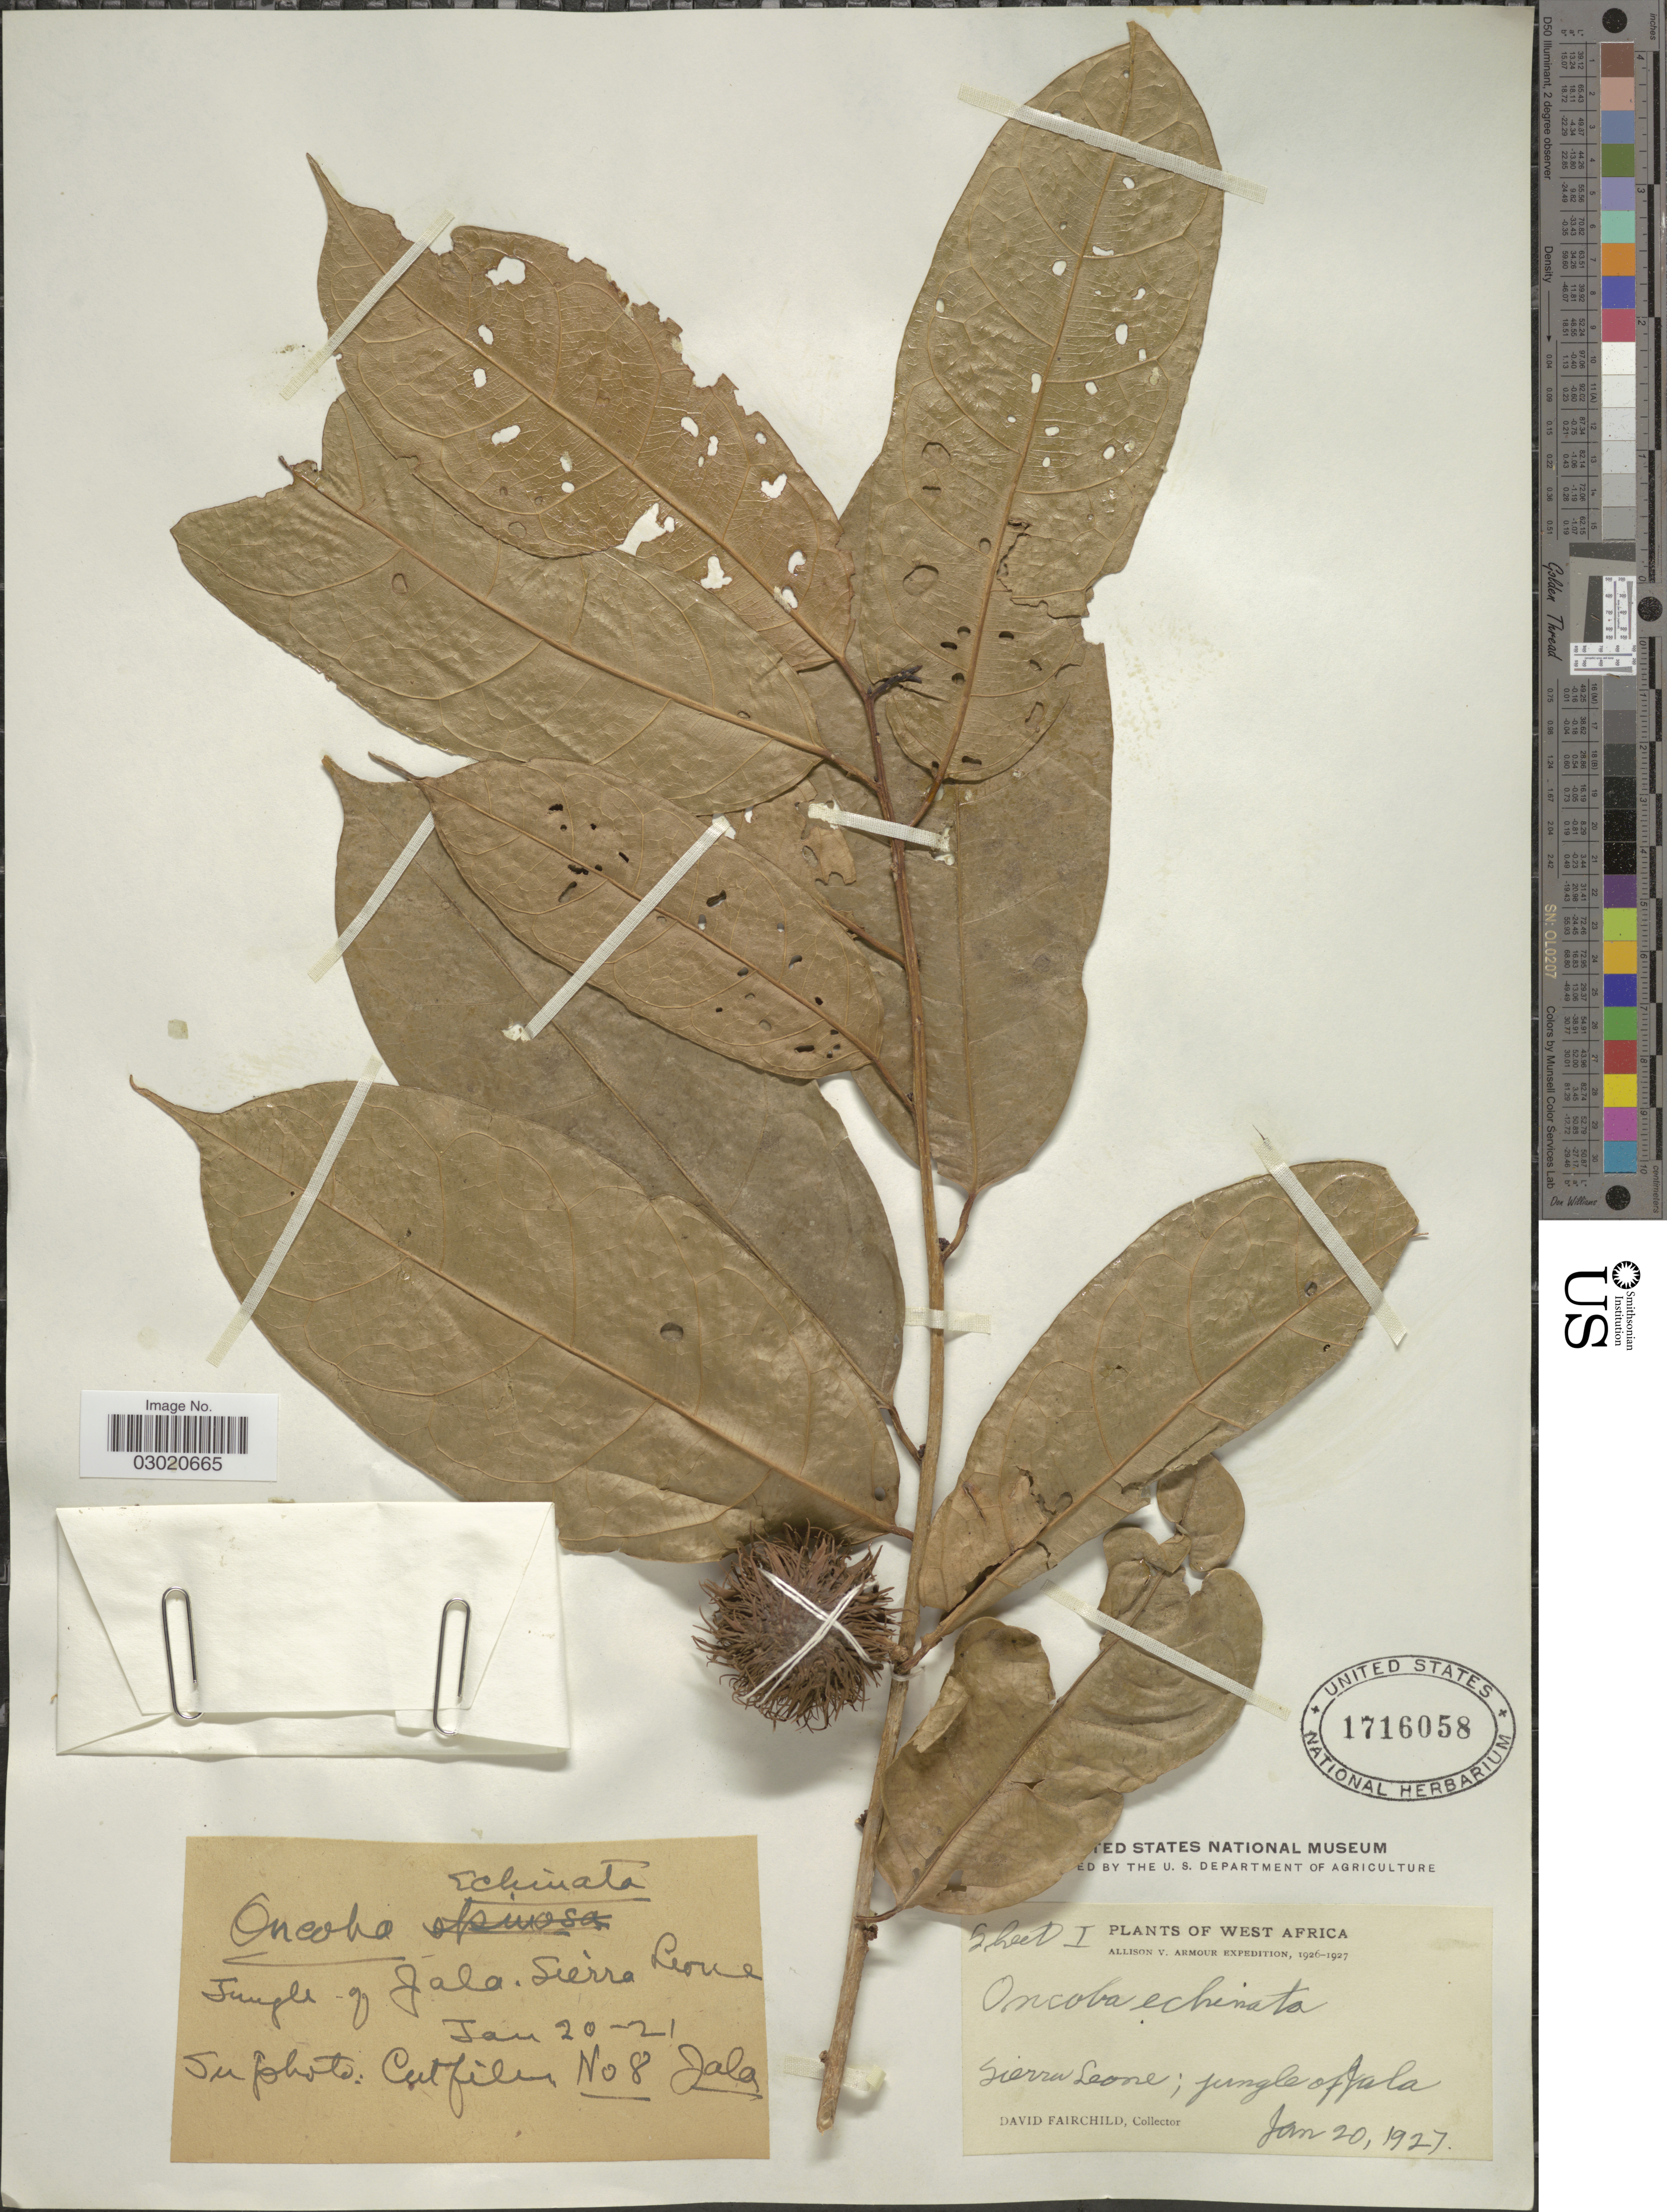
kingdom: Plantae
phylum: Tracheophyta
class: Magnoliopsida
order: Malpighiales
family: Salicaceae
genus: Oncoba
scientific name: Oncoba echinata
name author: Oliv.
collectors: D. Fairchild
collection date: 1927-01-20/1927-01-21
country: Sierra Leone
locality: Jungle of Jala.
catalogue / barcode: US 1716058